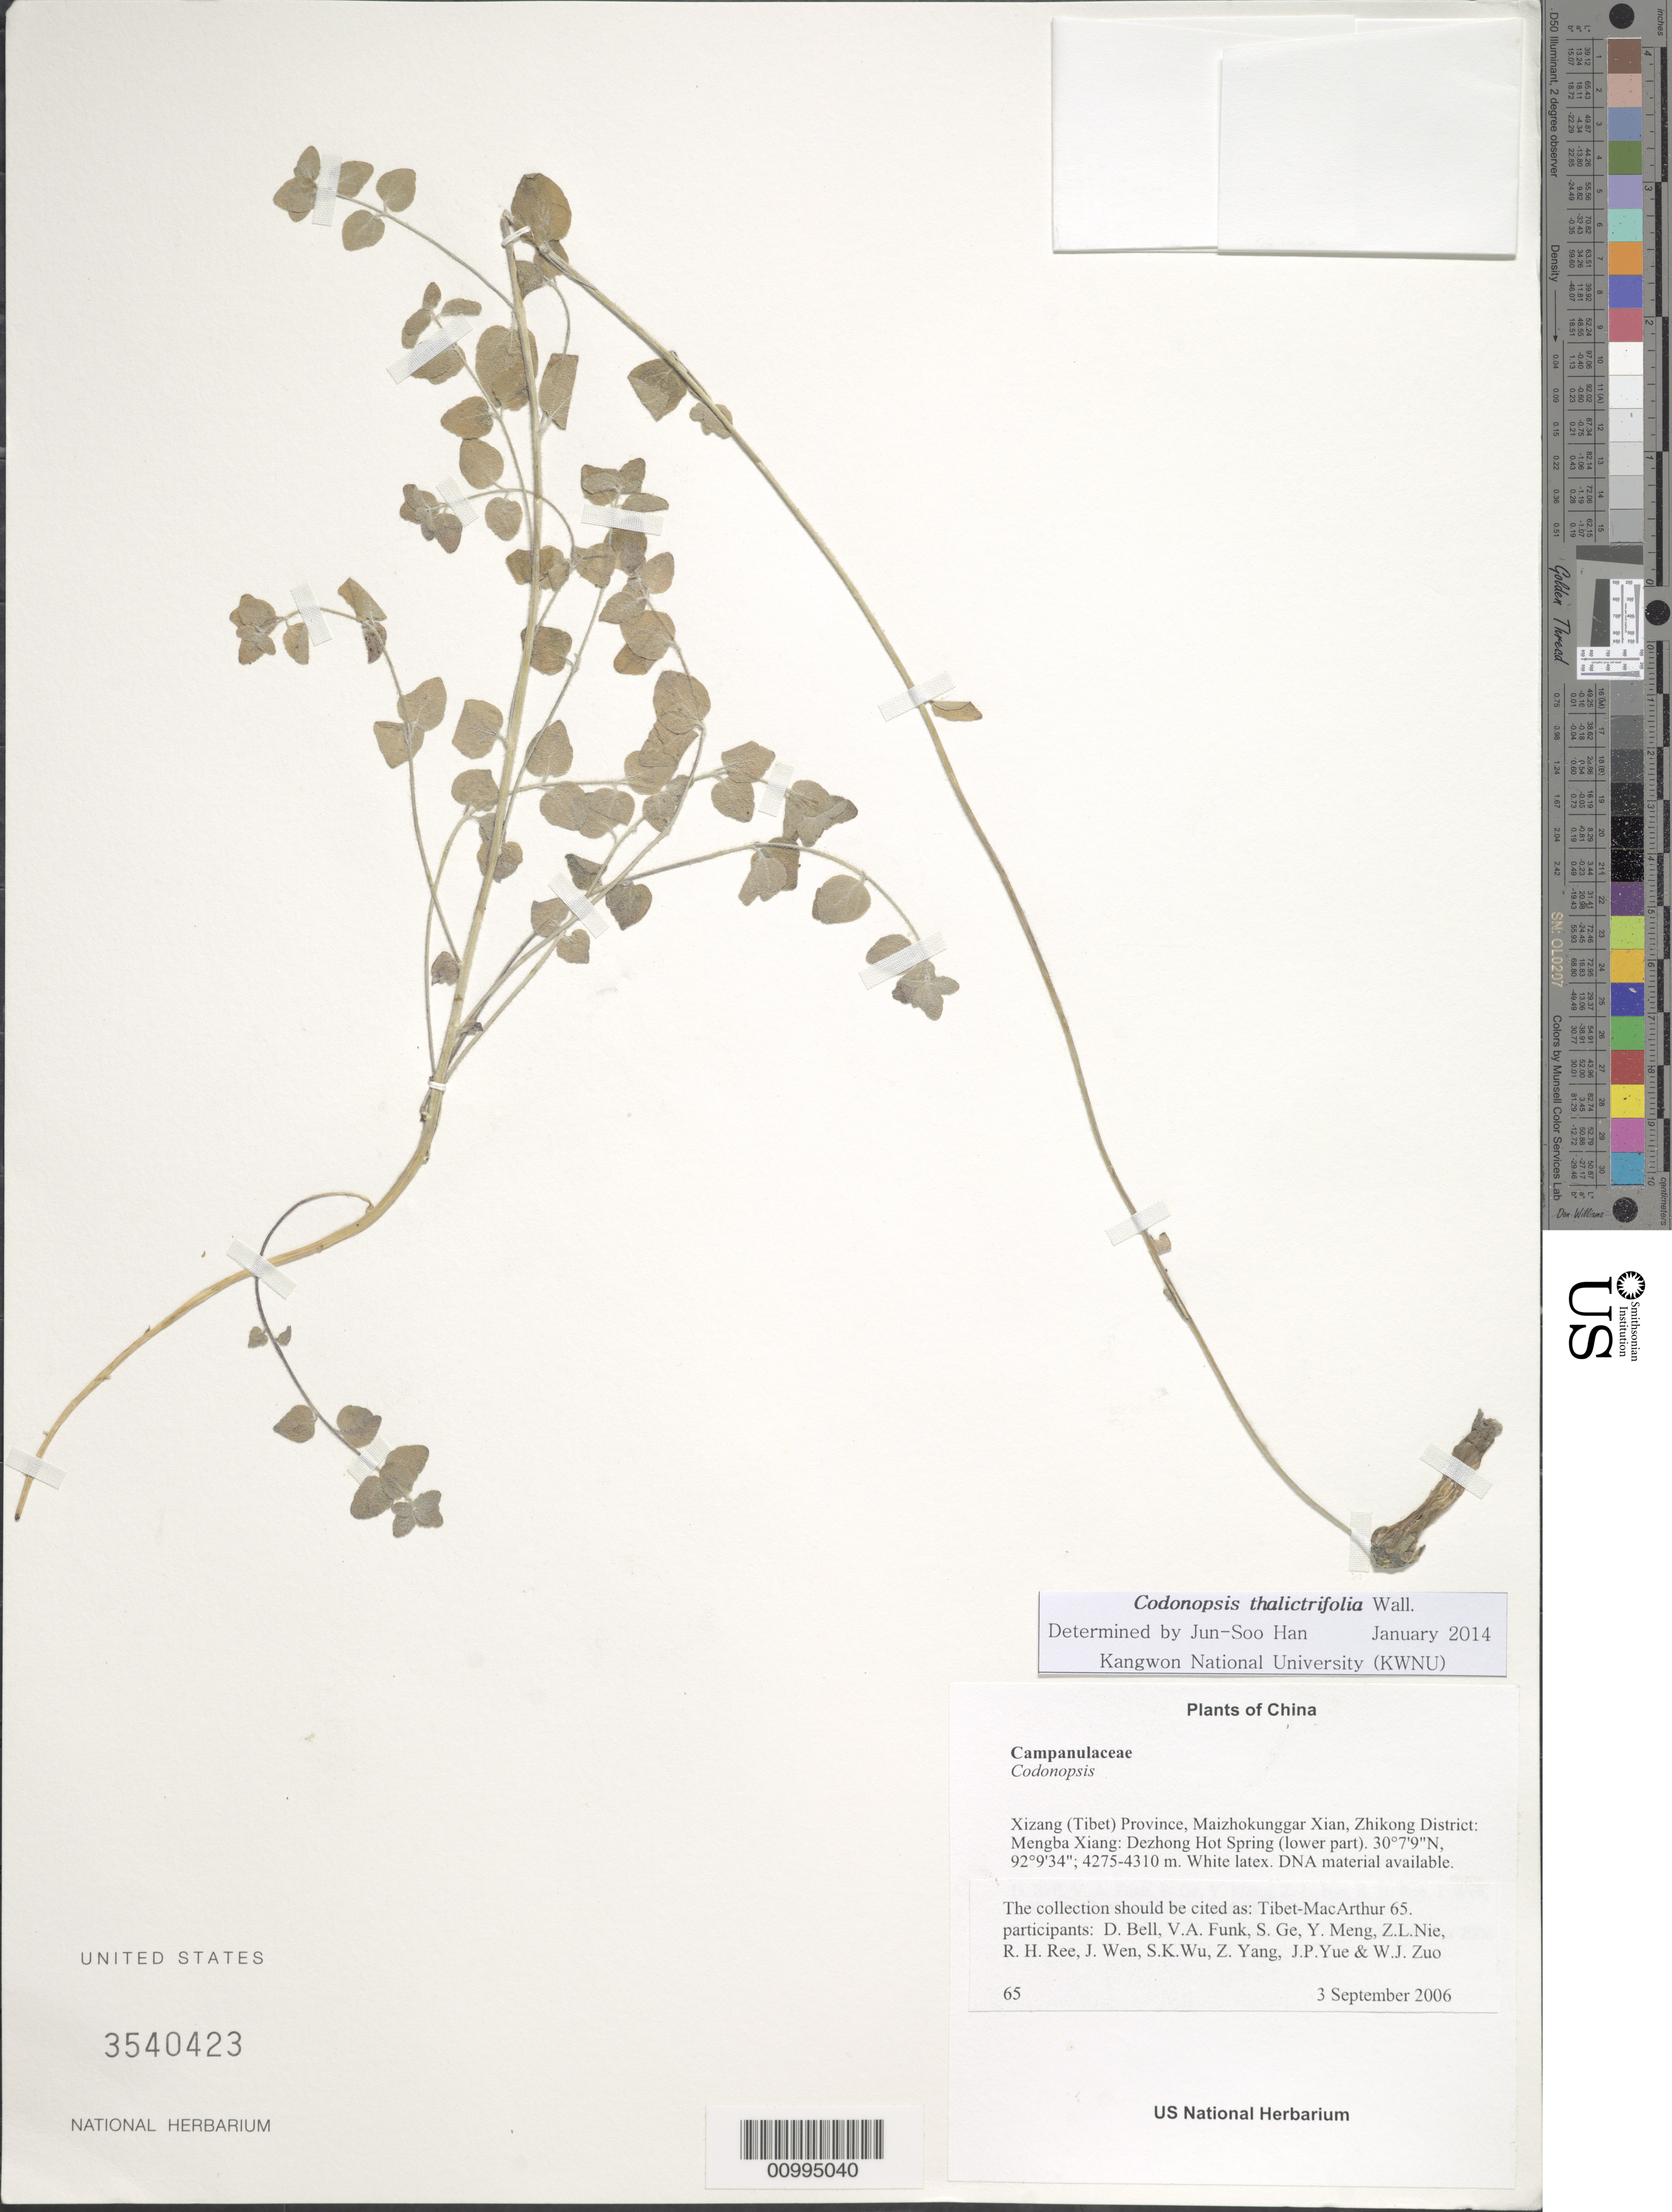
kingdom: Plantae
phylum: Tracheophyta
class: Magnoliopsida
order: Asterales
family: Campanulaceae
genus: Codonopsis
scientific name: Codonopsis sp.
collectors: Tibet-MacArthur, D. A. Bell, V. Funk, S. Ge, Y. Meng, Z. Nie, R. Ree, J. Wen, S. K. Wu, Z. Yang, J. Yue & W. Zuo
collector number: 65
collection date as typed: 03 Sep 2006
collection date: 2006-09-03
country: China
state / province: Xizang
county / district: Maizhokunggar Xian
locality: Zhikong District: Mengba Xiang:Dezhong Hot Spring (lower part).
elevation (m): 4275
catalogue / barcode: US 3540423